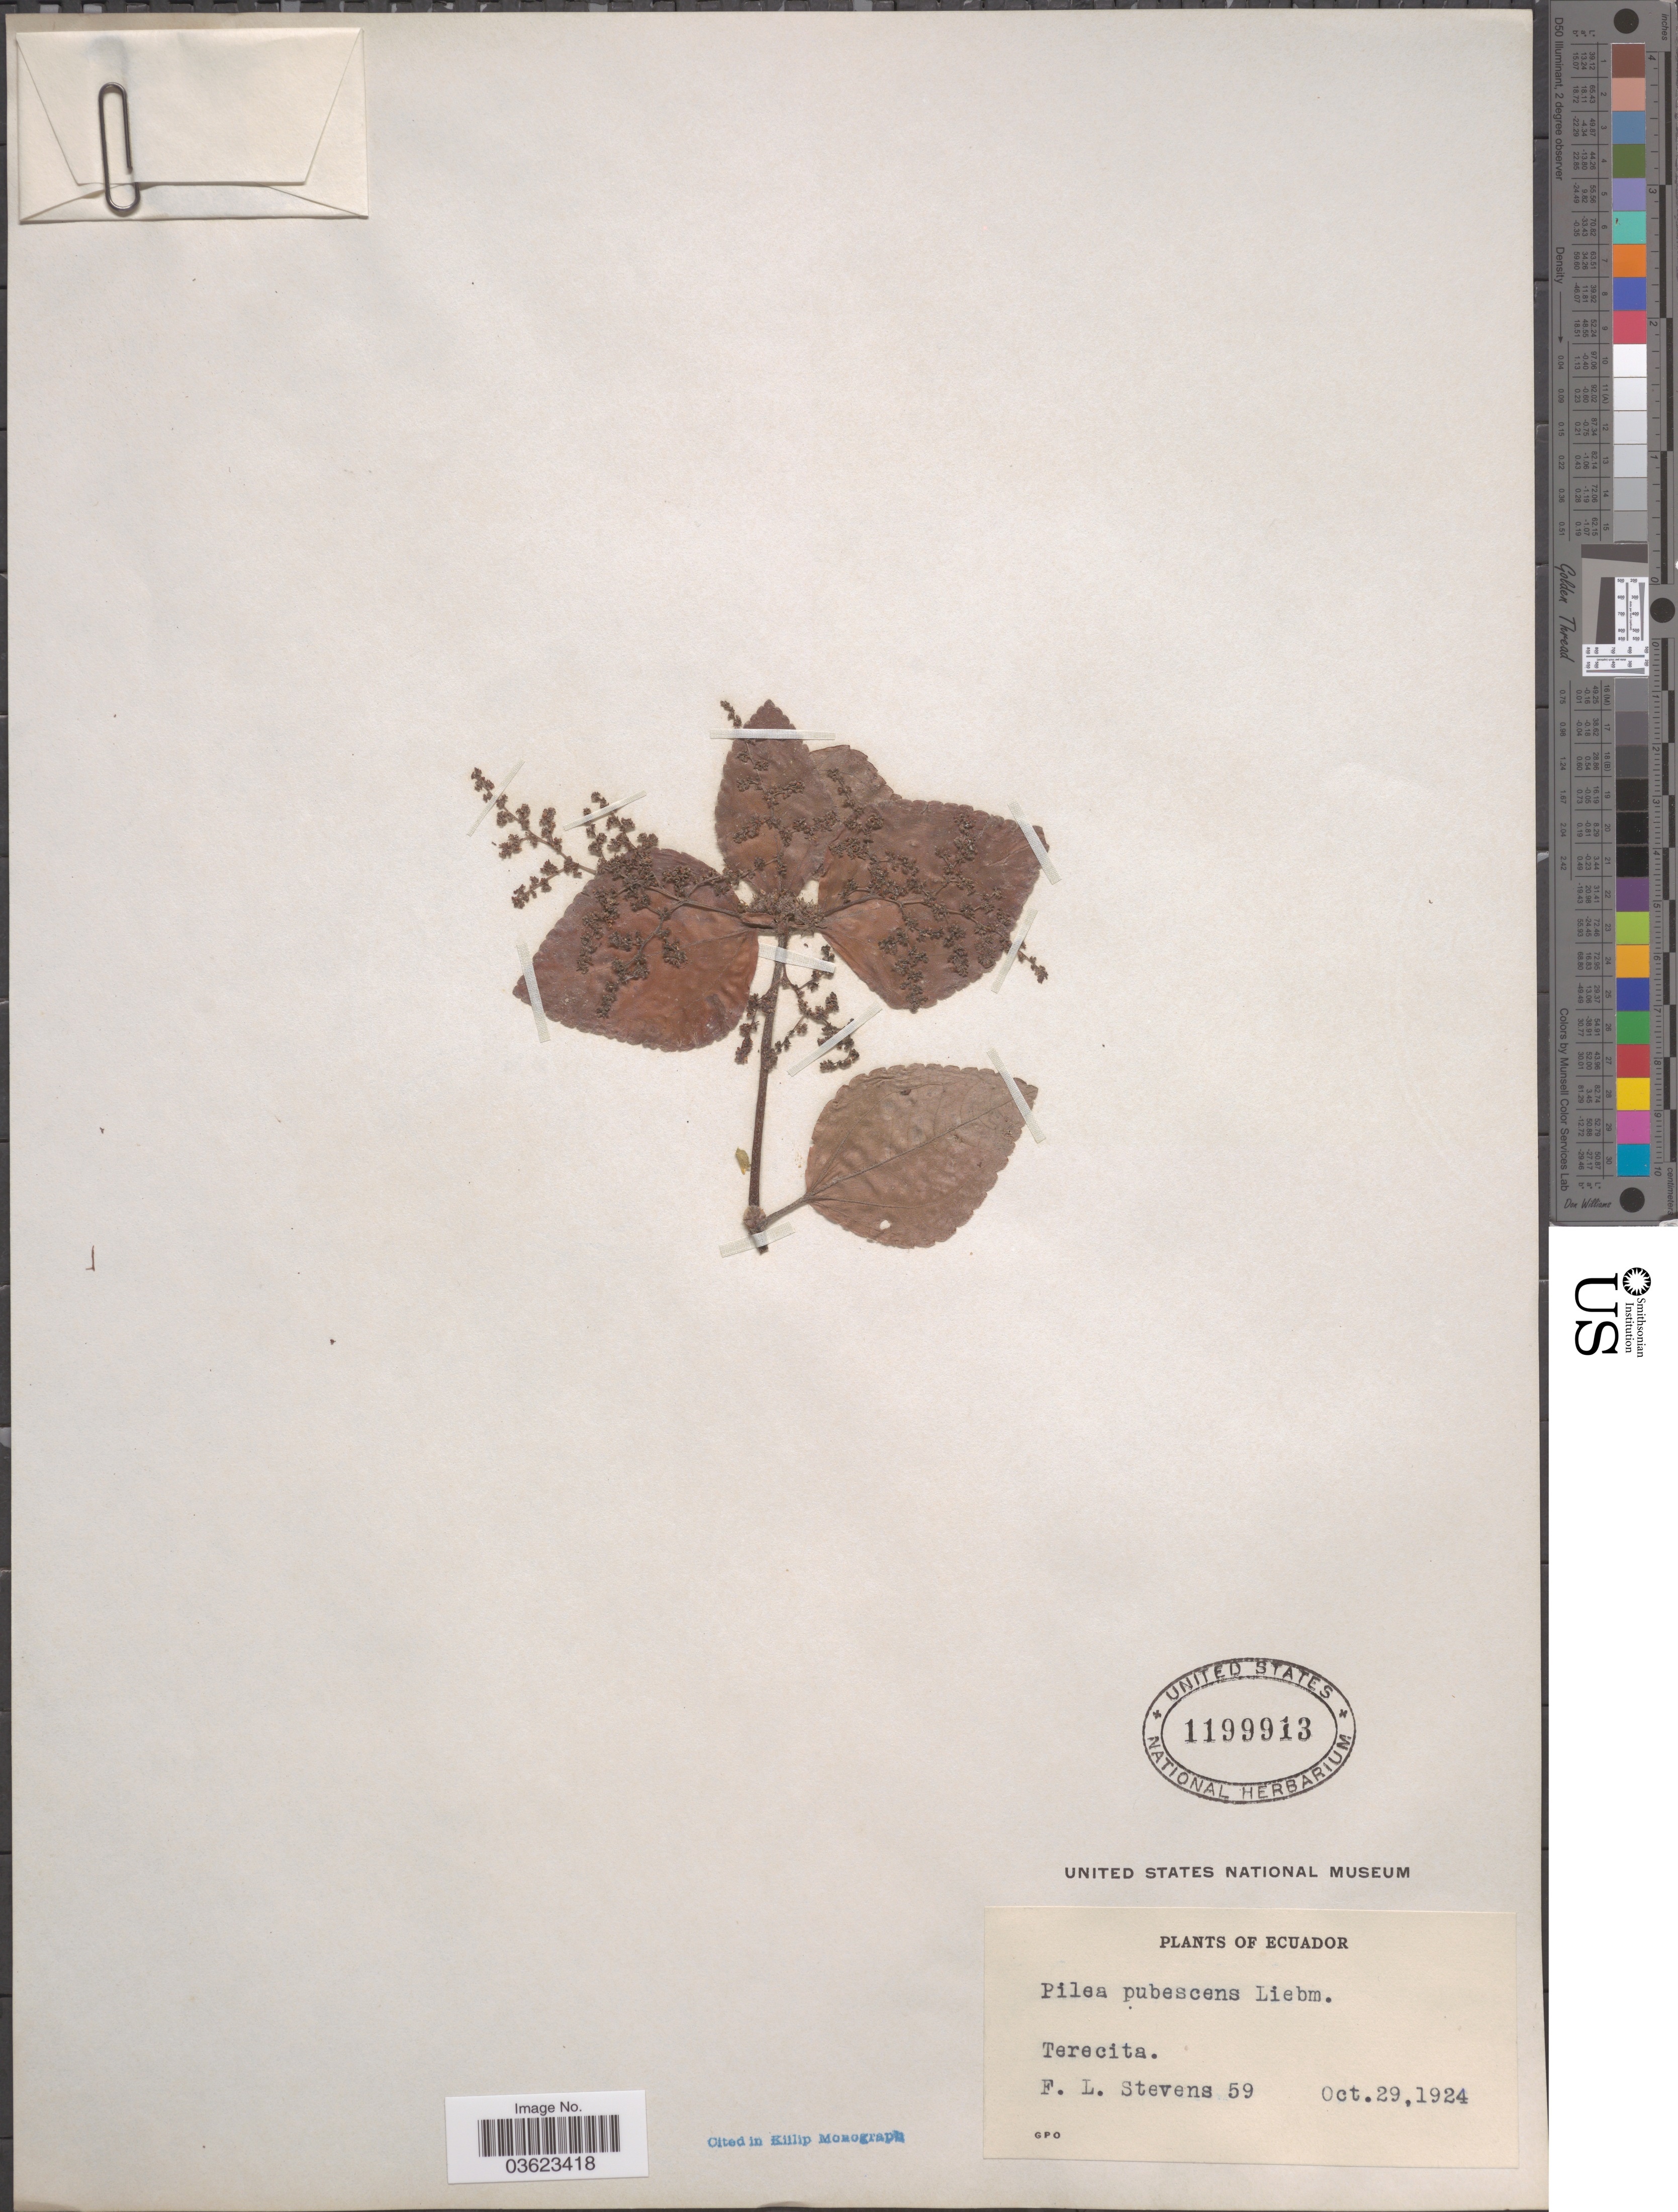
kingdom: Plantae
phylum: Tracheophyta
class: Magnoliopsida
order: Rosales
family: Urticaceae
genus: Pilea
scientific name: Pilea pubescens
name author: Liebm.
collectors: F. L. Stevens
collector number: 59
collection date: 1924-10-29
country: Ecuador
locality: Terecita.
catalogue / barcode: US 1199913